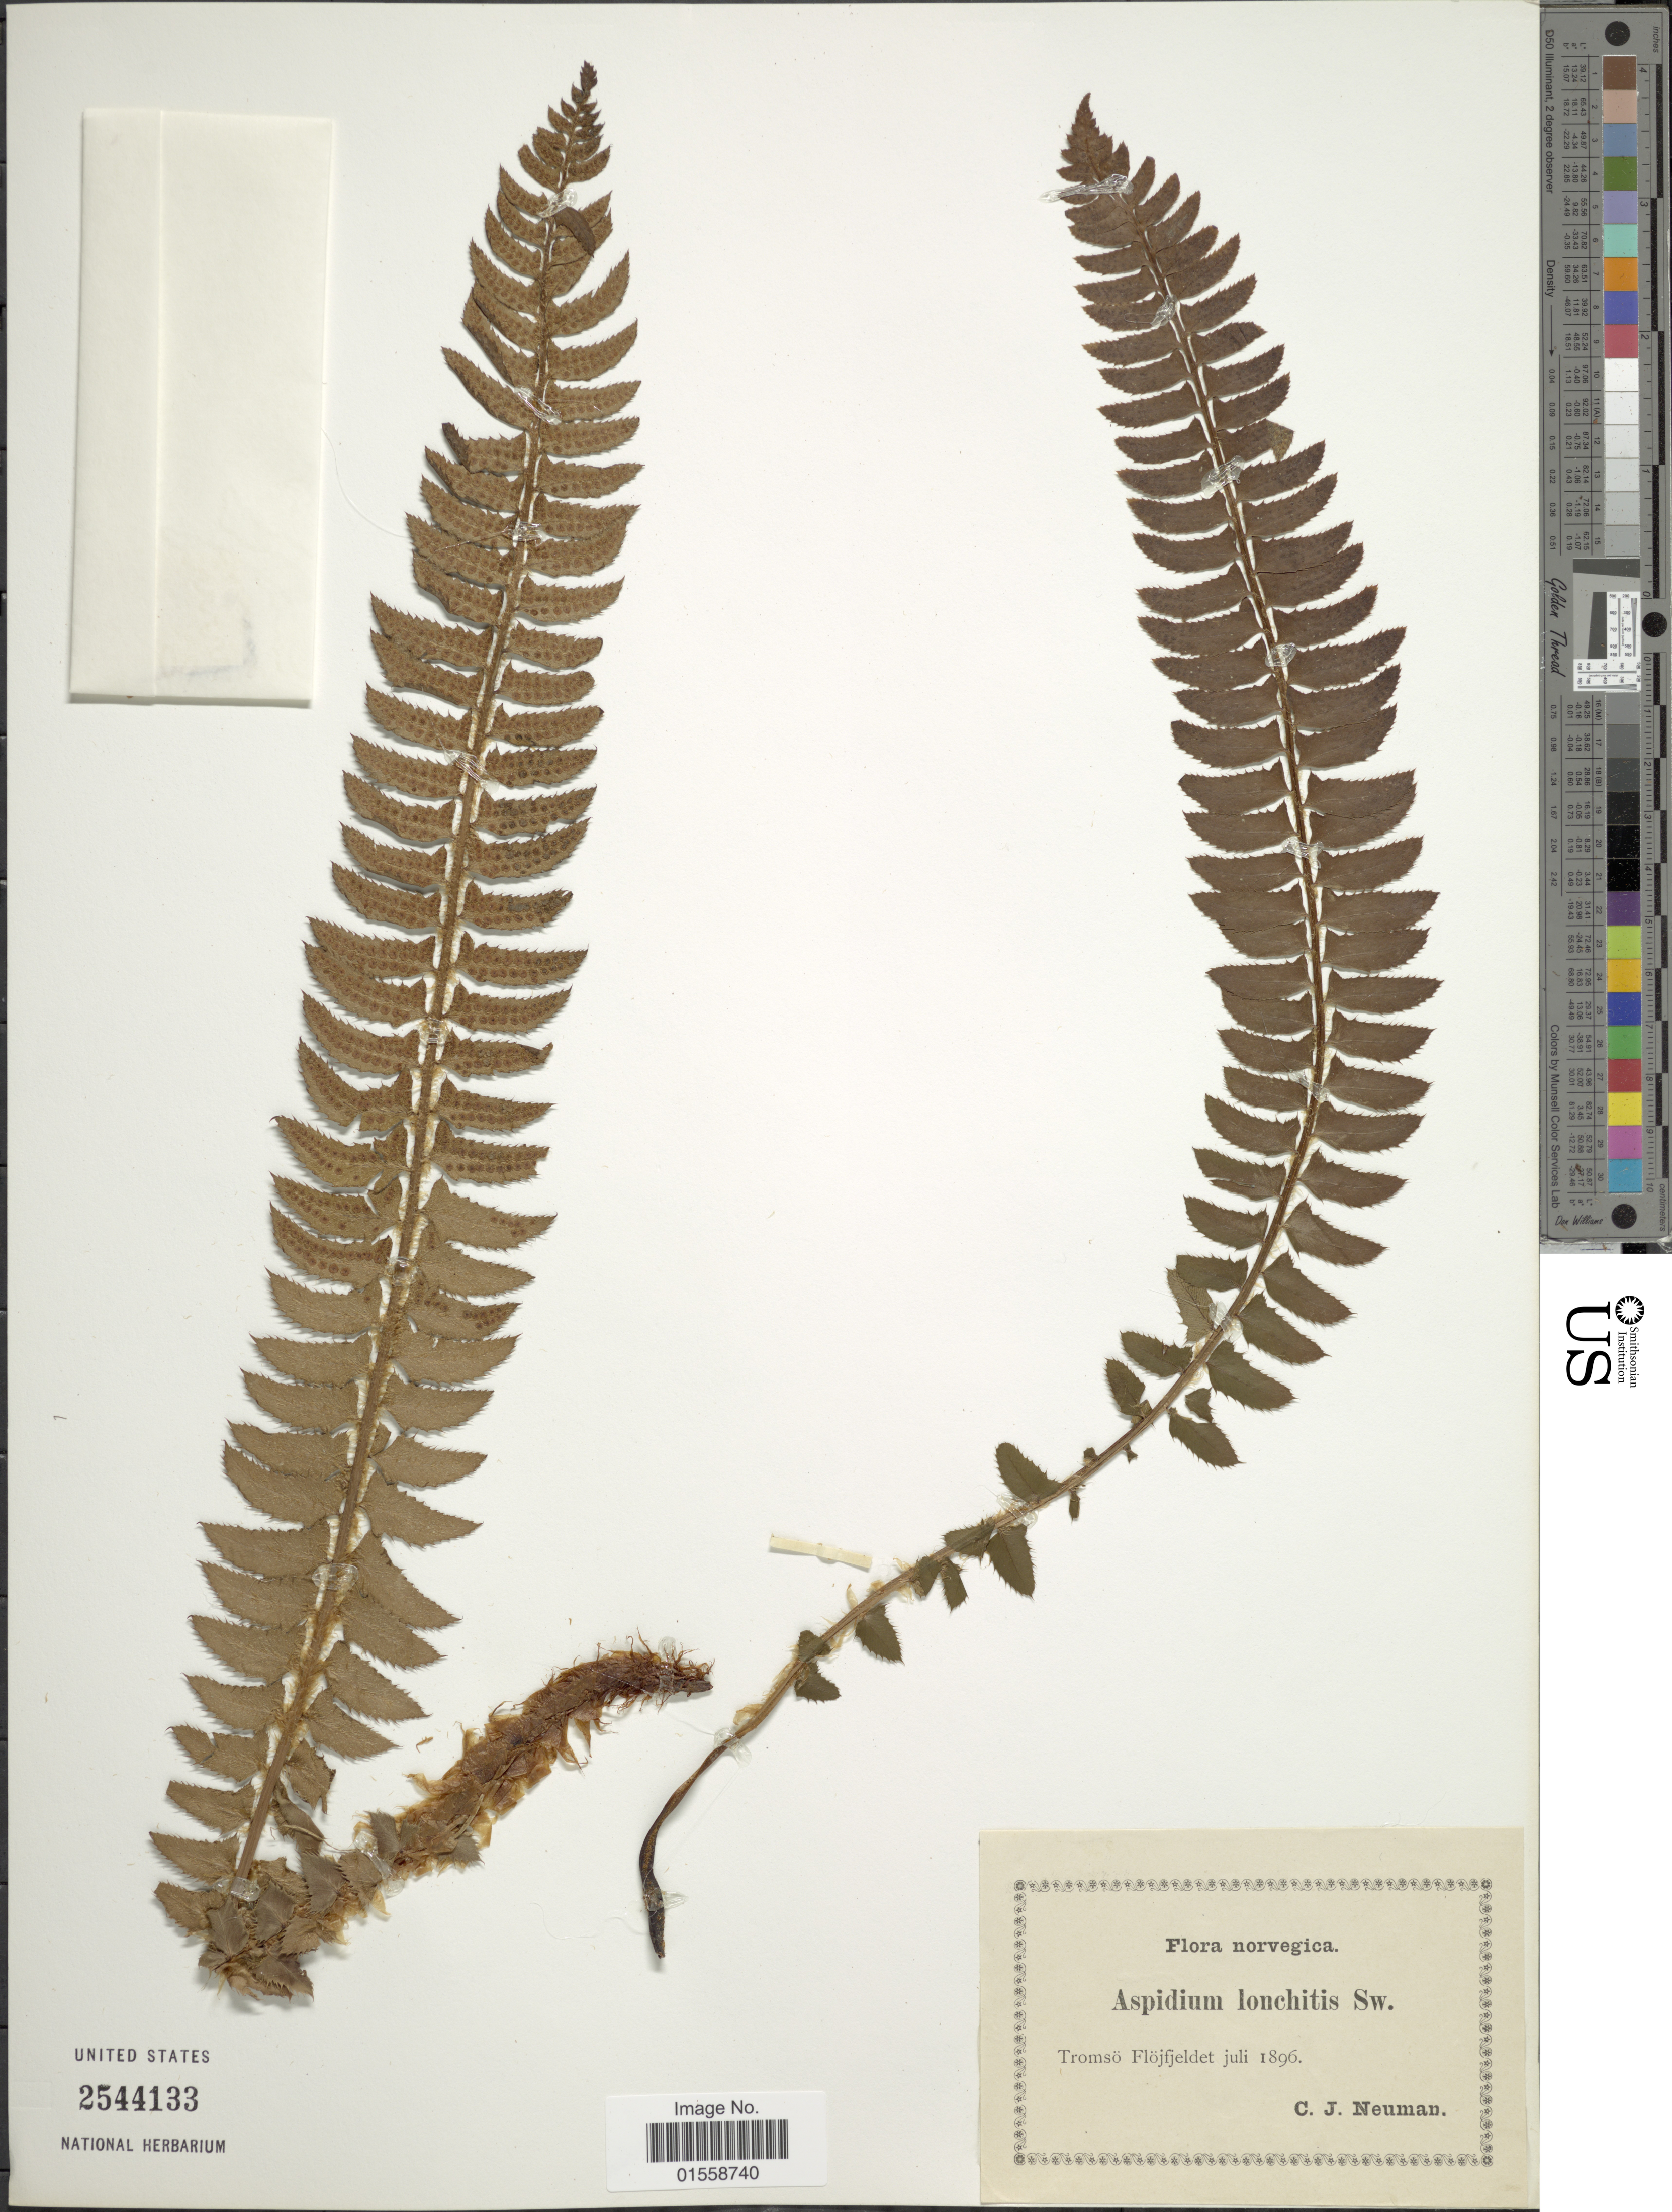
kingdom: Plantae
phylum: Tracheophyta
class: Polypodiopsida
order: Polypodiales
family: Dryopteridaceae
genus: Polystichum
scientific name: Polystichum lonchitis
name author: (Roth) L.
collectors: C. Neuman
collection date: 1896-07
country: Norway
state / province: Troms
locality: Norvegica, Tromso Flojfjeldet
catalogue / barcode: US 2544133